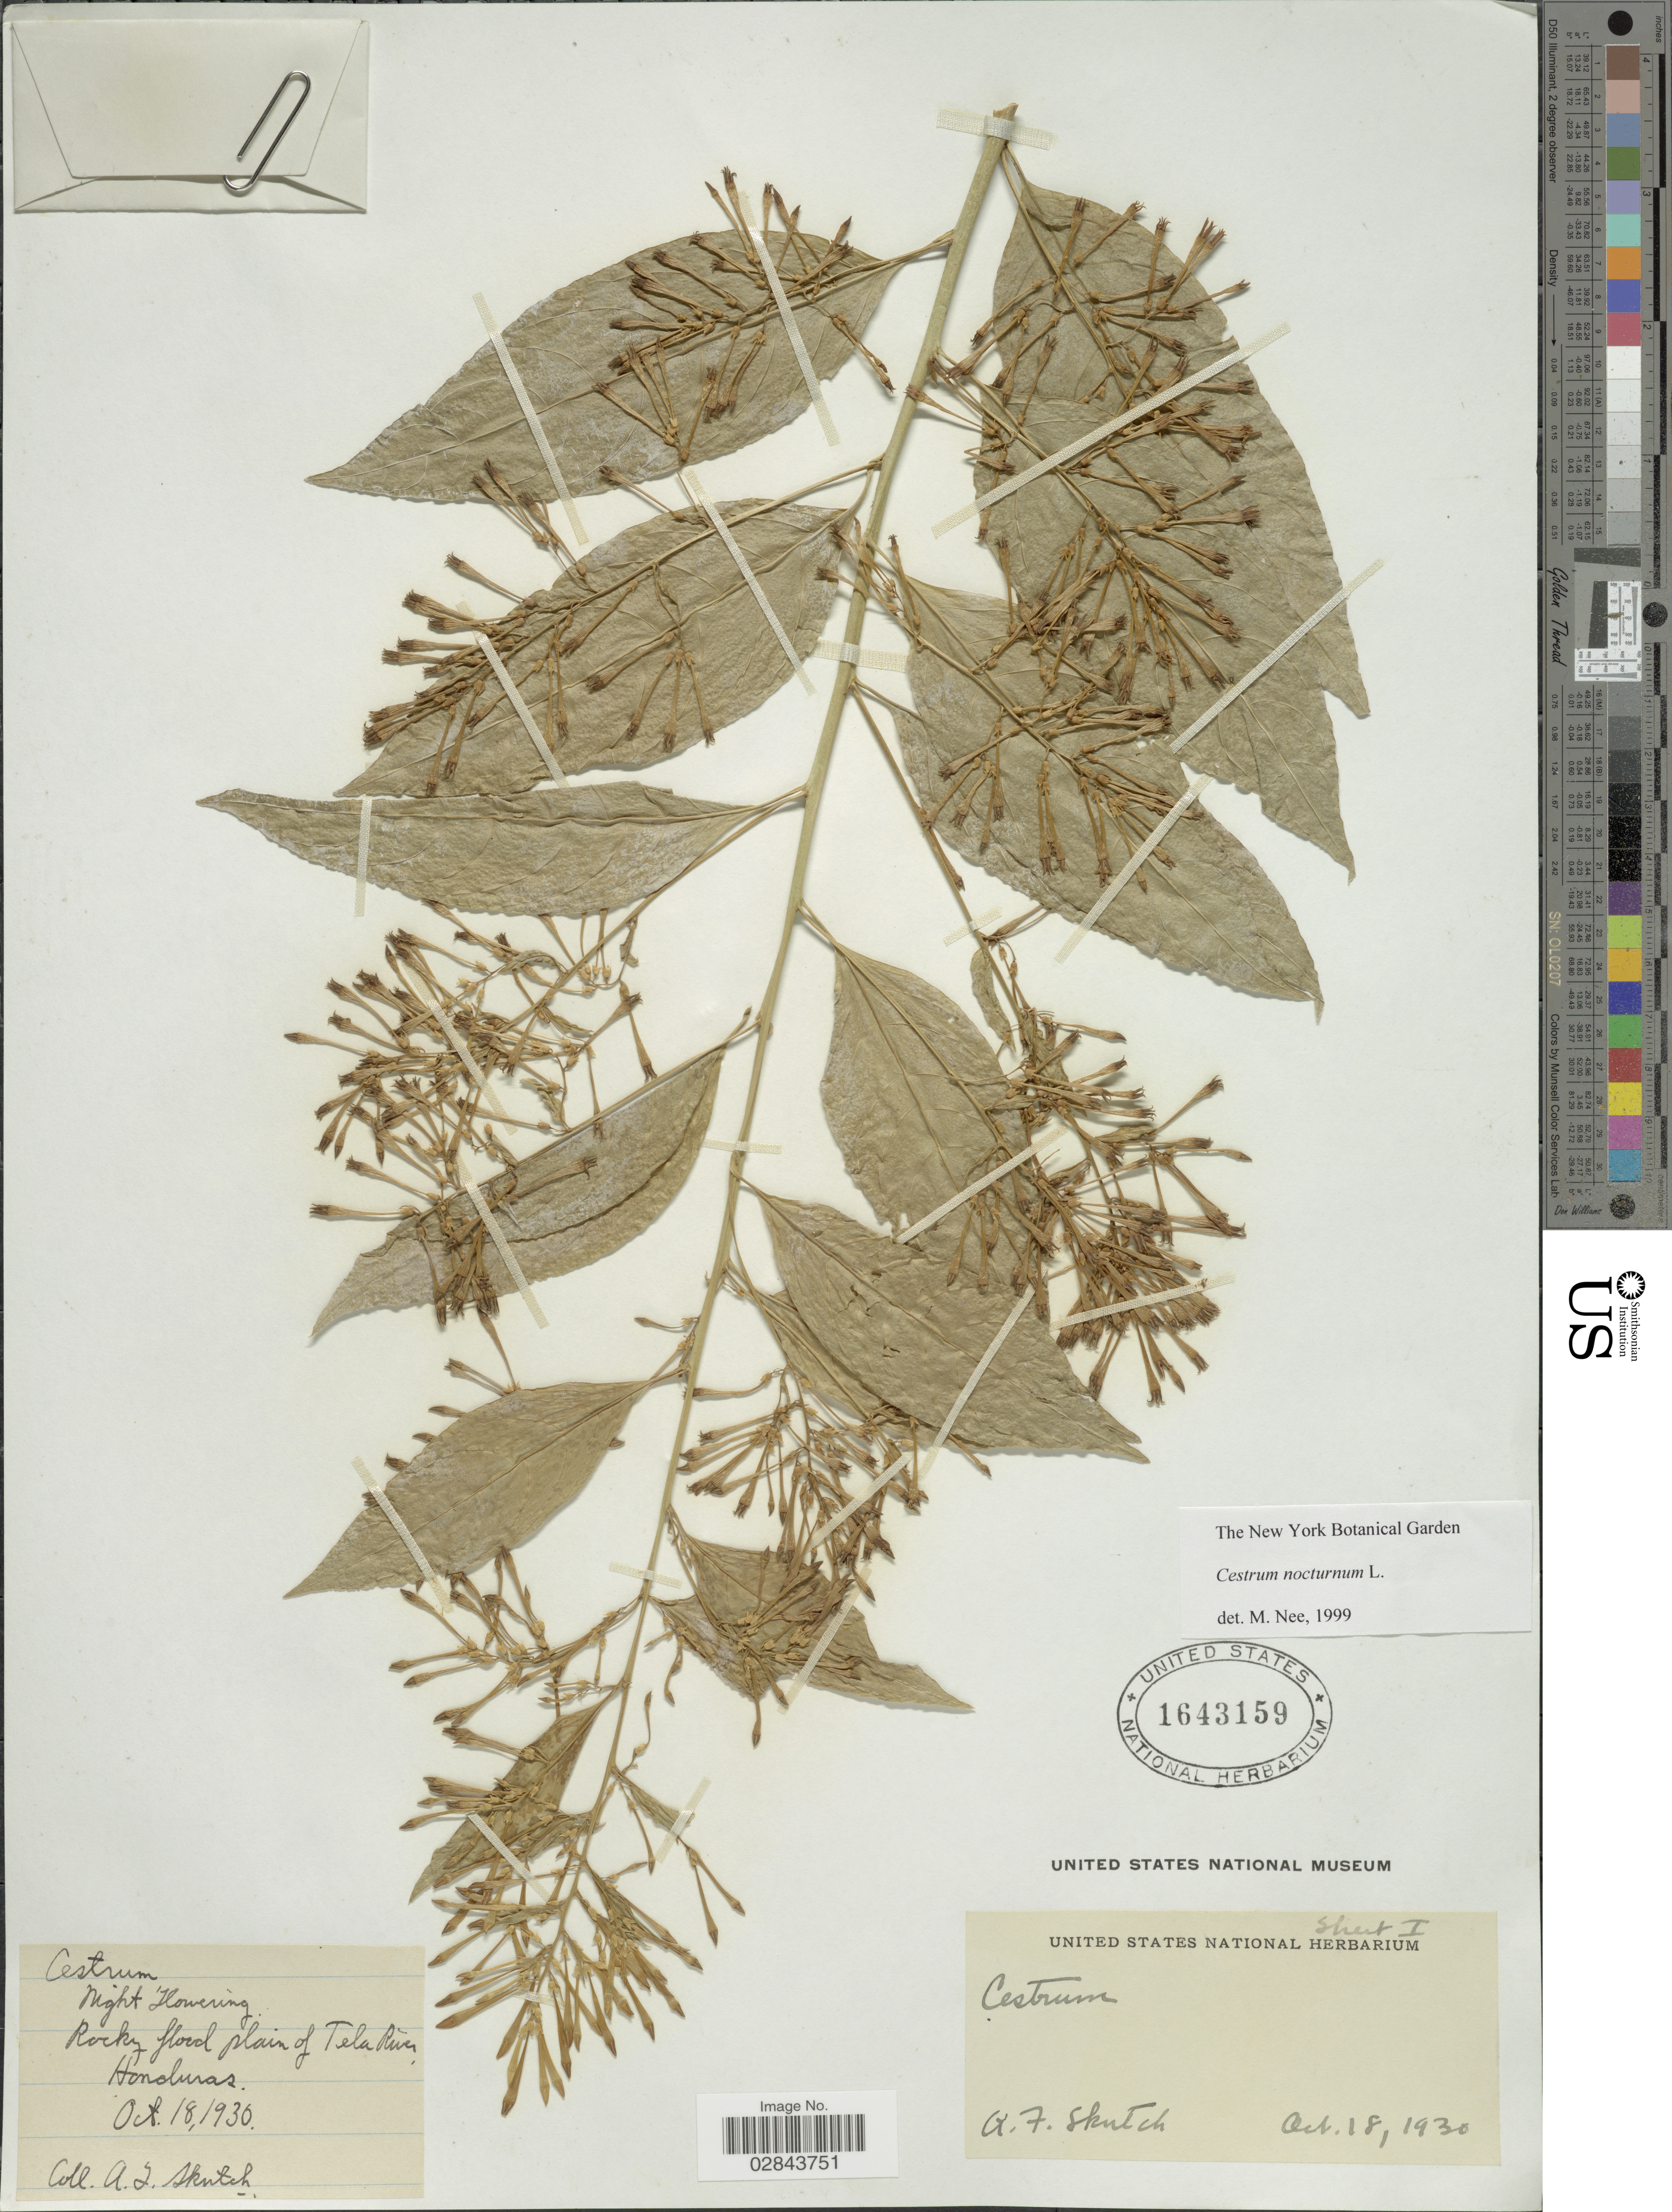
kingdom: Plantae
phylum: Tracheophyta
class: Magnoliopsida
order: Solanales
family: Solanaceae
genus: Cestrum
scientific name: Cestrum nocturnum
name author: L.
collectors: A. F. Skutch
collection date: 1930-10-18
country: Honduras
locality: Rocky flood plain of Tela River.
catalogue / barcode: US 1643159